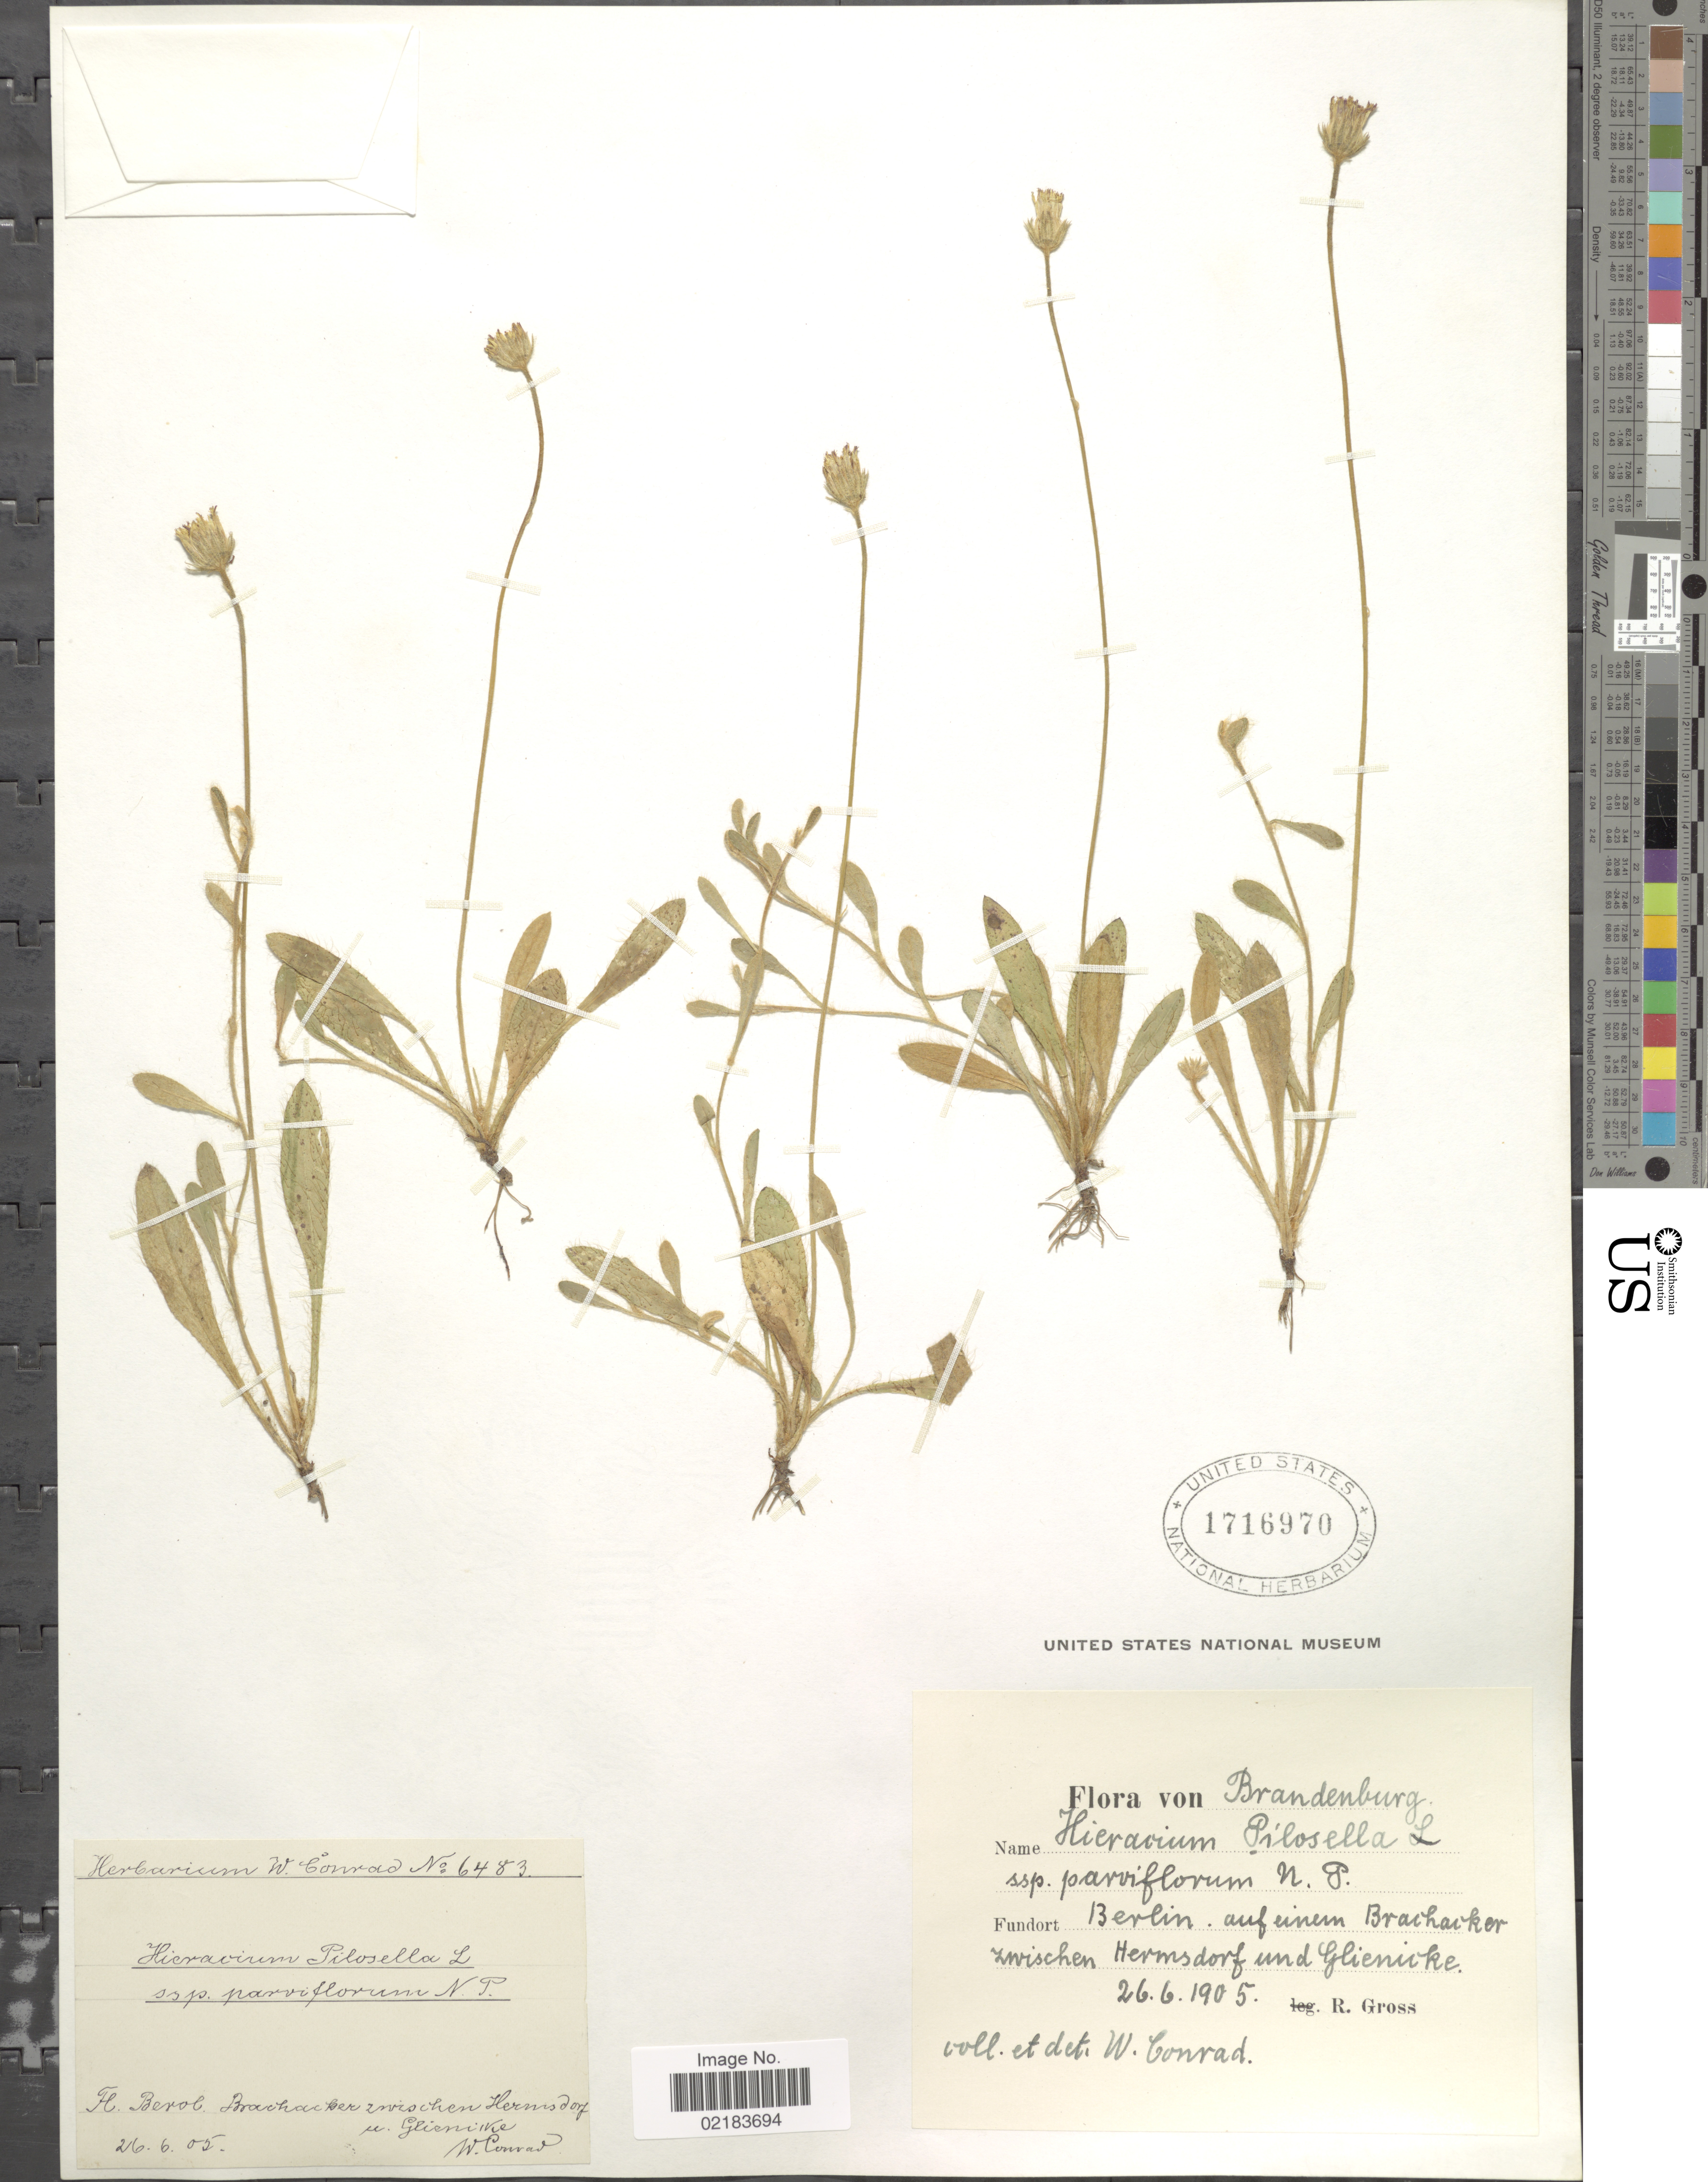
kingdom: Plantae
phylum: Tracheophyta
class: Magnoliopsida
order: Asterales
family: Asteraceae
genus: Pilosella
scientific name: Pilosella officinarum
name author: Vaill.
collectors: R. Gross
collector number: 6483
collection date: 1905-06-26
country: Germany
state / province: Berlin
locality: Brandenburg. Berlin, auf einem Brachaiker zwischen Hermsdorf und lienieke.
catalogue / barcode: US 1716970